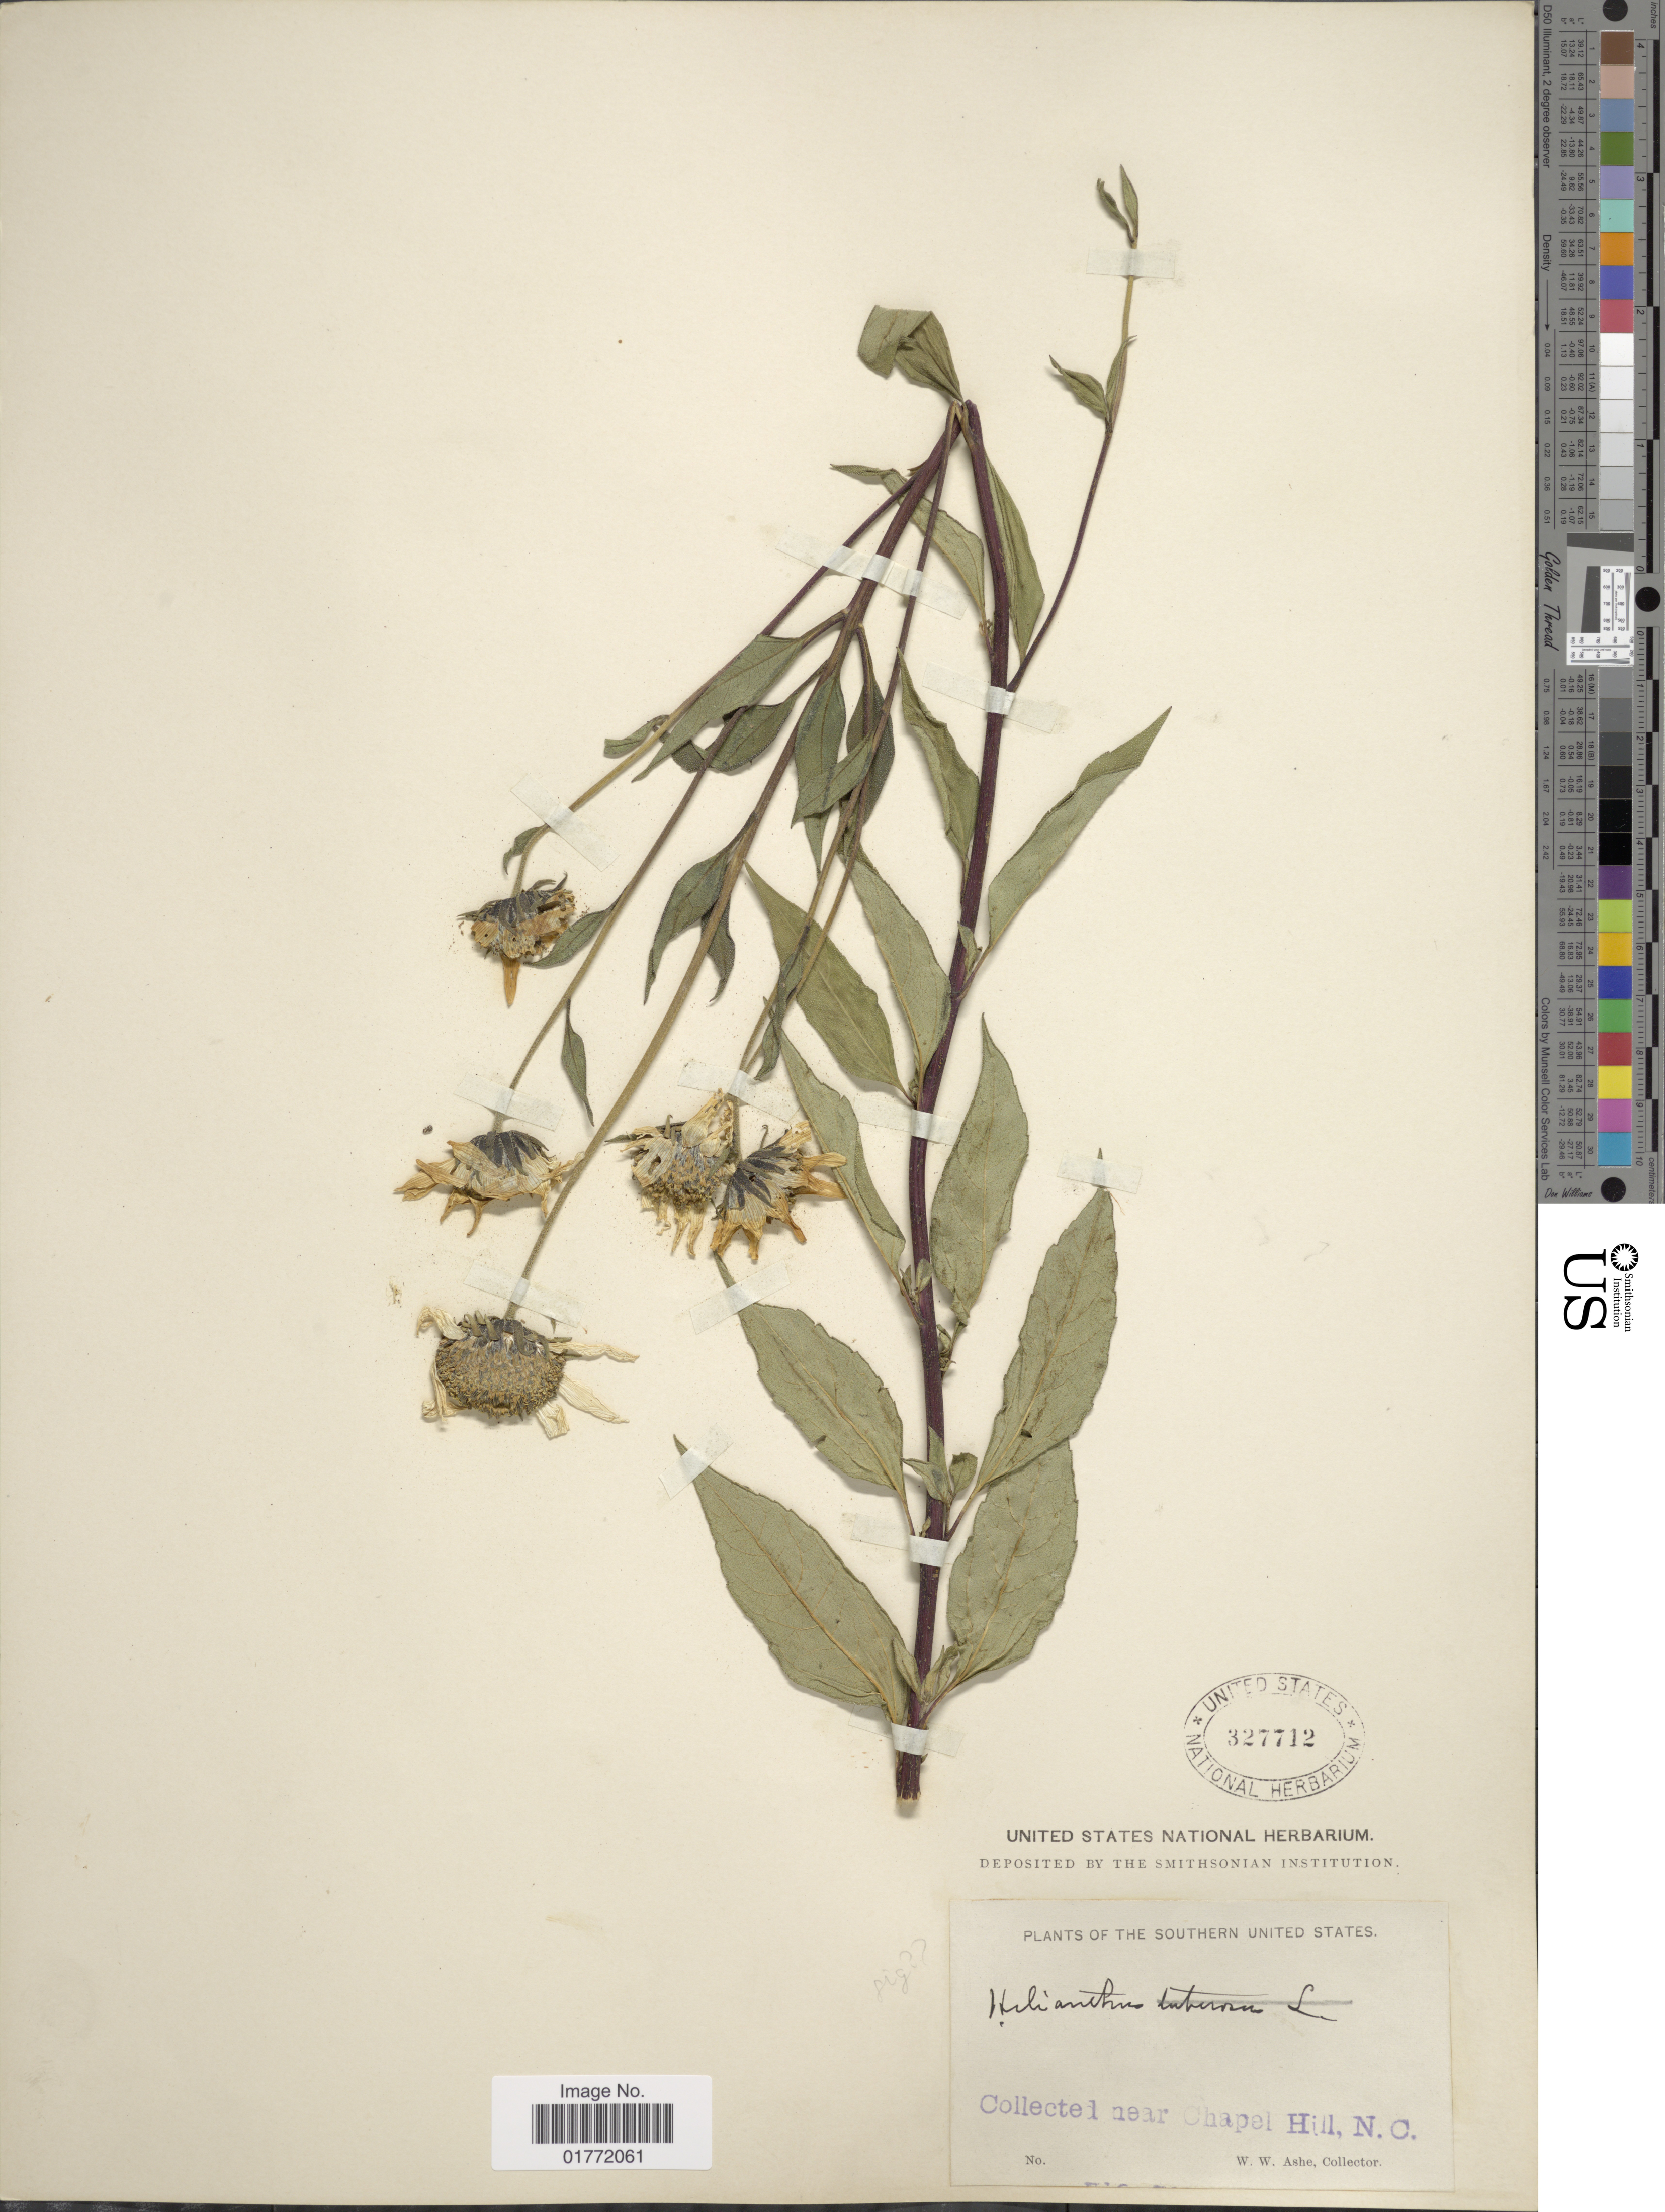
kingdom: Plantae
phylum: Tracheophyta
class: Magnoliopsida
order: Asterales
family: Asteraceae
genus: Helianthus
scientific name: Helianthus sp.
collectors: W. W. Ashe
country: United States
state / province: North Carolina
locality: Near Chapel Hill, N.C.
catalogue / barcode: US 327712